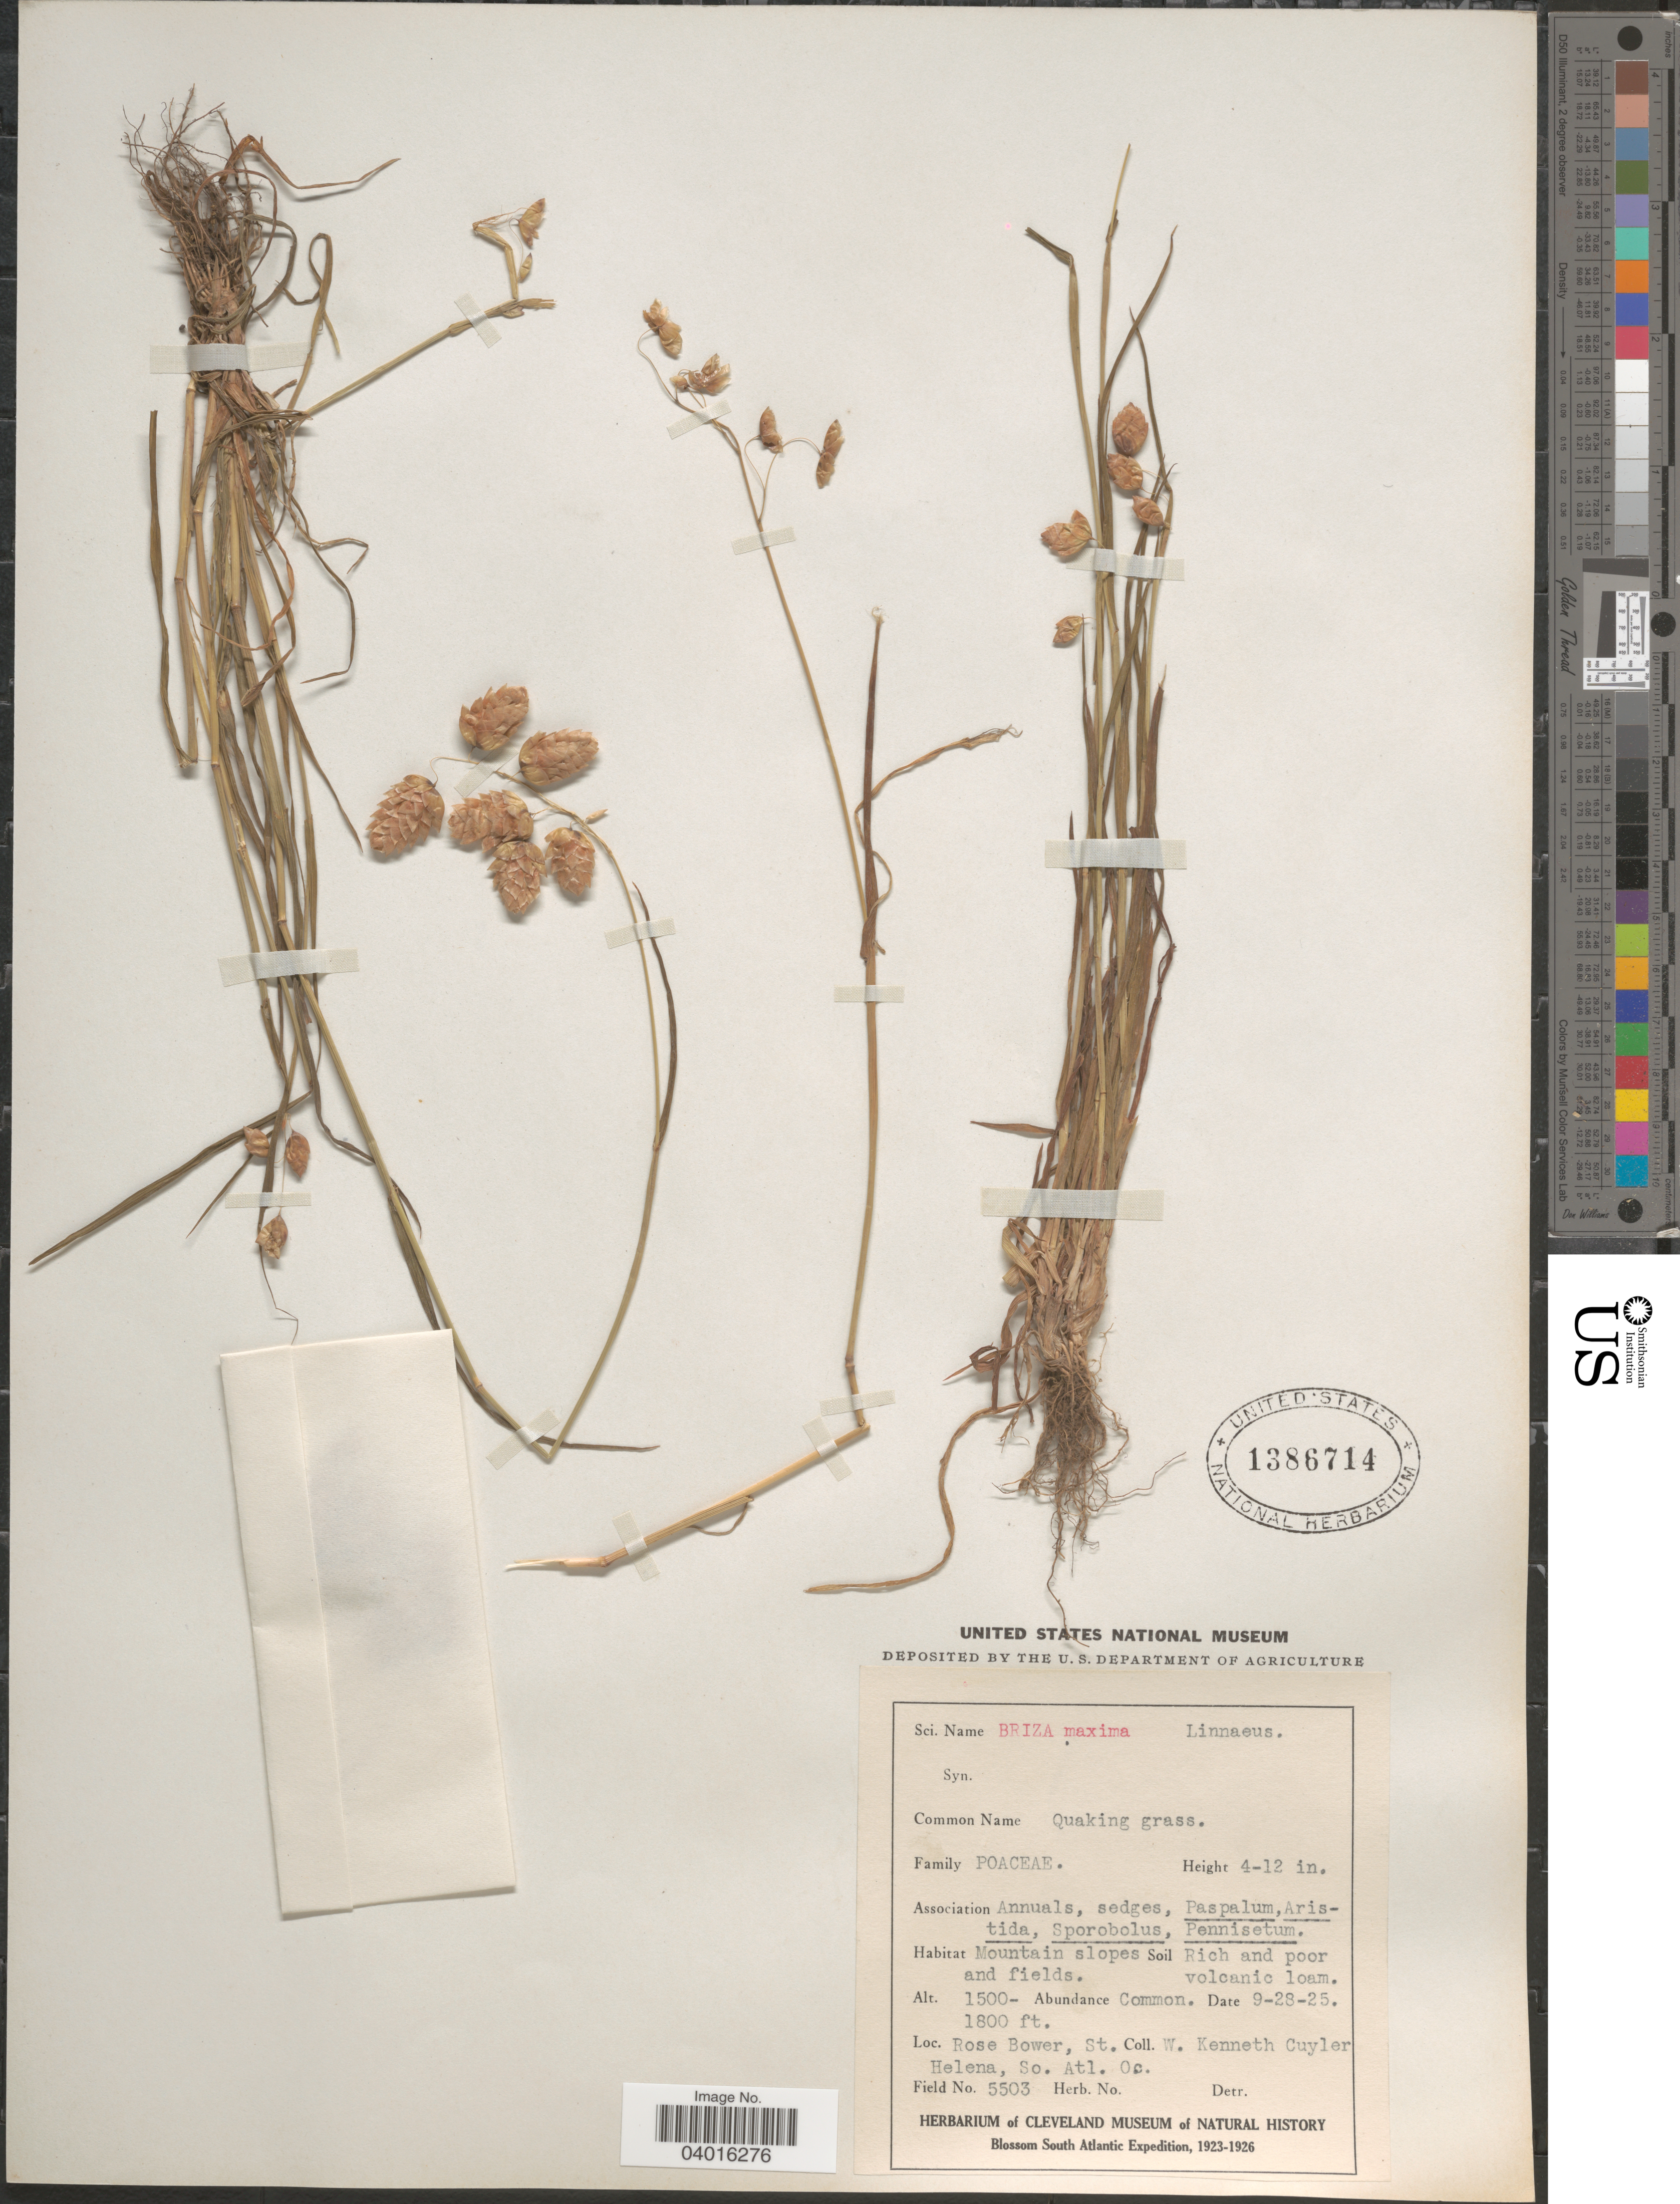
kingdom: Plantae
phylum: Tracheophyta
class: Liliopsida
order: Poales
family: Poaceae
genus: Briza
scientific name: Briza maxima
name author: L.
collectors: W. Cuyler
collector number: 5503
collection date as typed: Transcribed d/m/y: 28/9/25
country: St. Helena Islands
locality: Rose Bower, St. Helena, So. Atl. Oc.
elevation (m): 457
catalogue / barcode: US 1386714